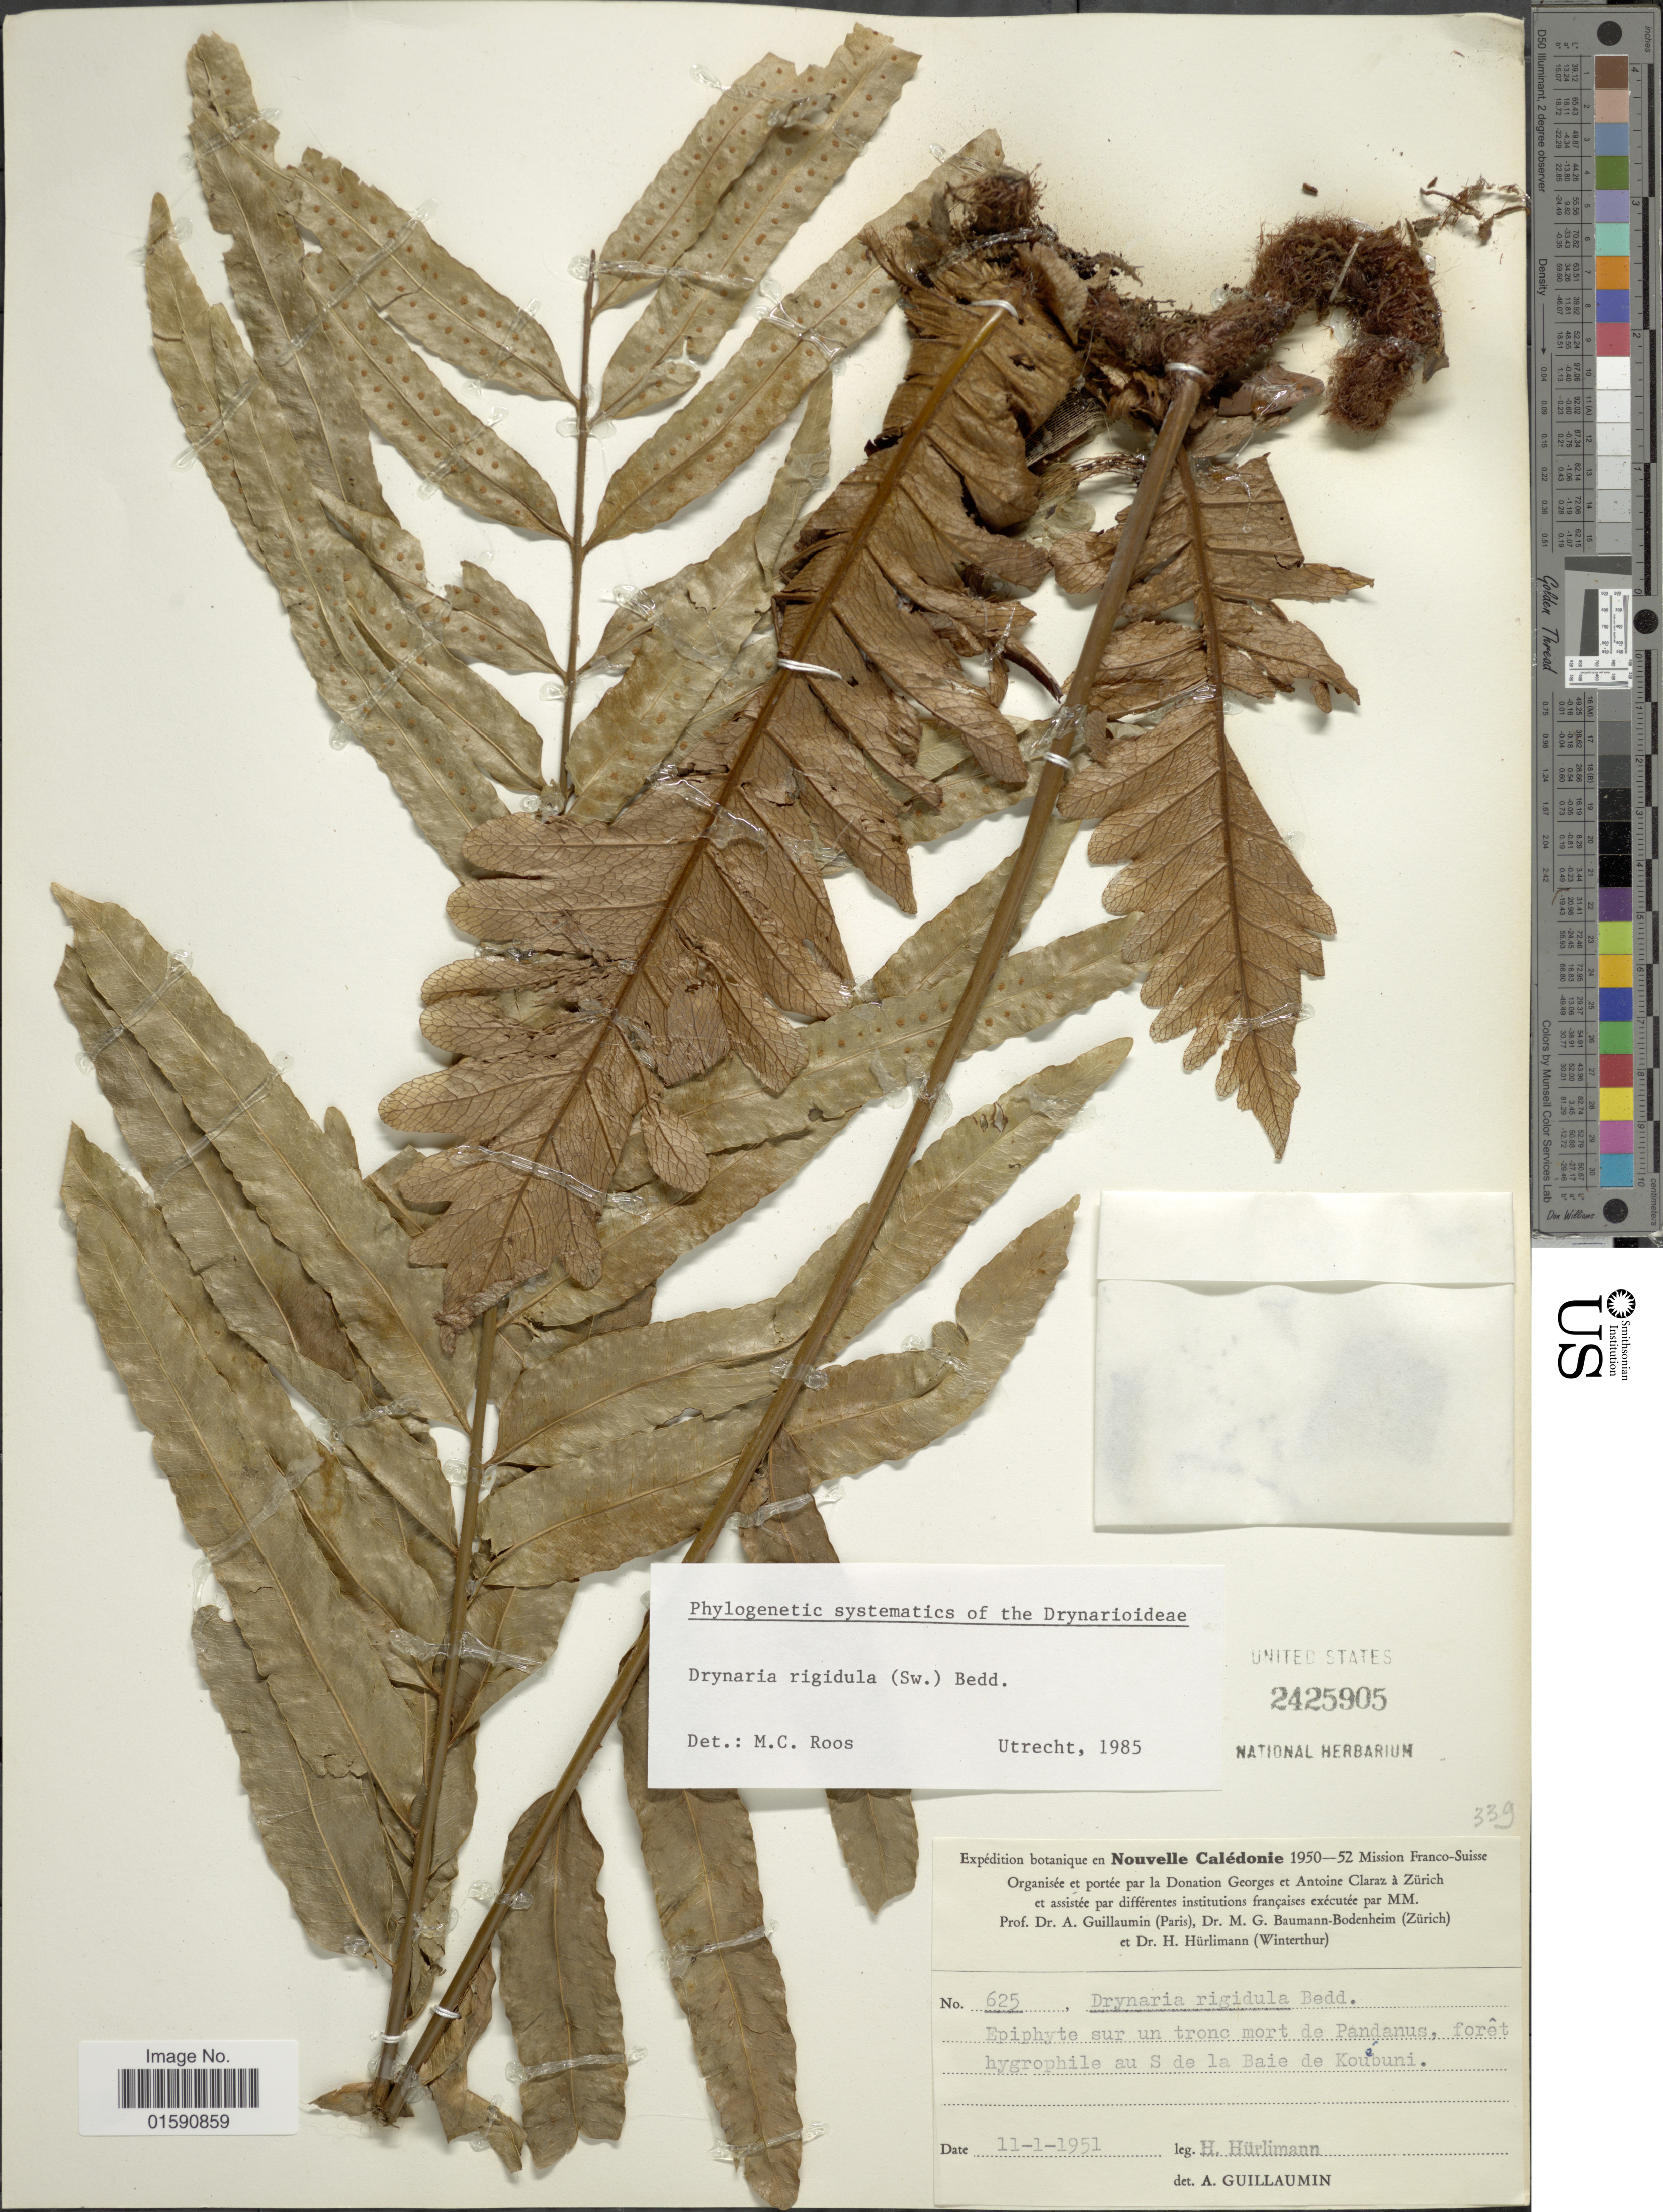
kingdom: Plantae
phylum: Tracheophyta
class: Polypodiopsida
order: Polypodiales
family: Polypodiaceae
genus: Drynaria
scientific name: Drynaria rigidula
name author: (Sw.) Bedd.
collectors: H. Hurlimann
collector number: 625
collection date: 1951-01-11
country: New Caledonia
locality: Epiphyte sur un trono mort de Pandanus, forest hygrophile au S de la Baie de Kououni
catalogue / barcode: US 2425905